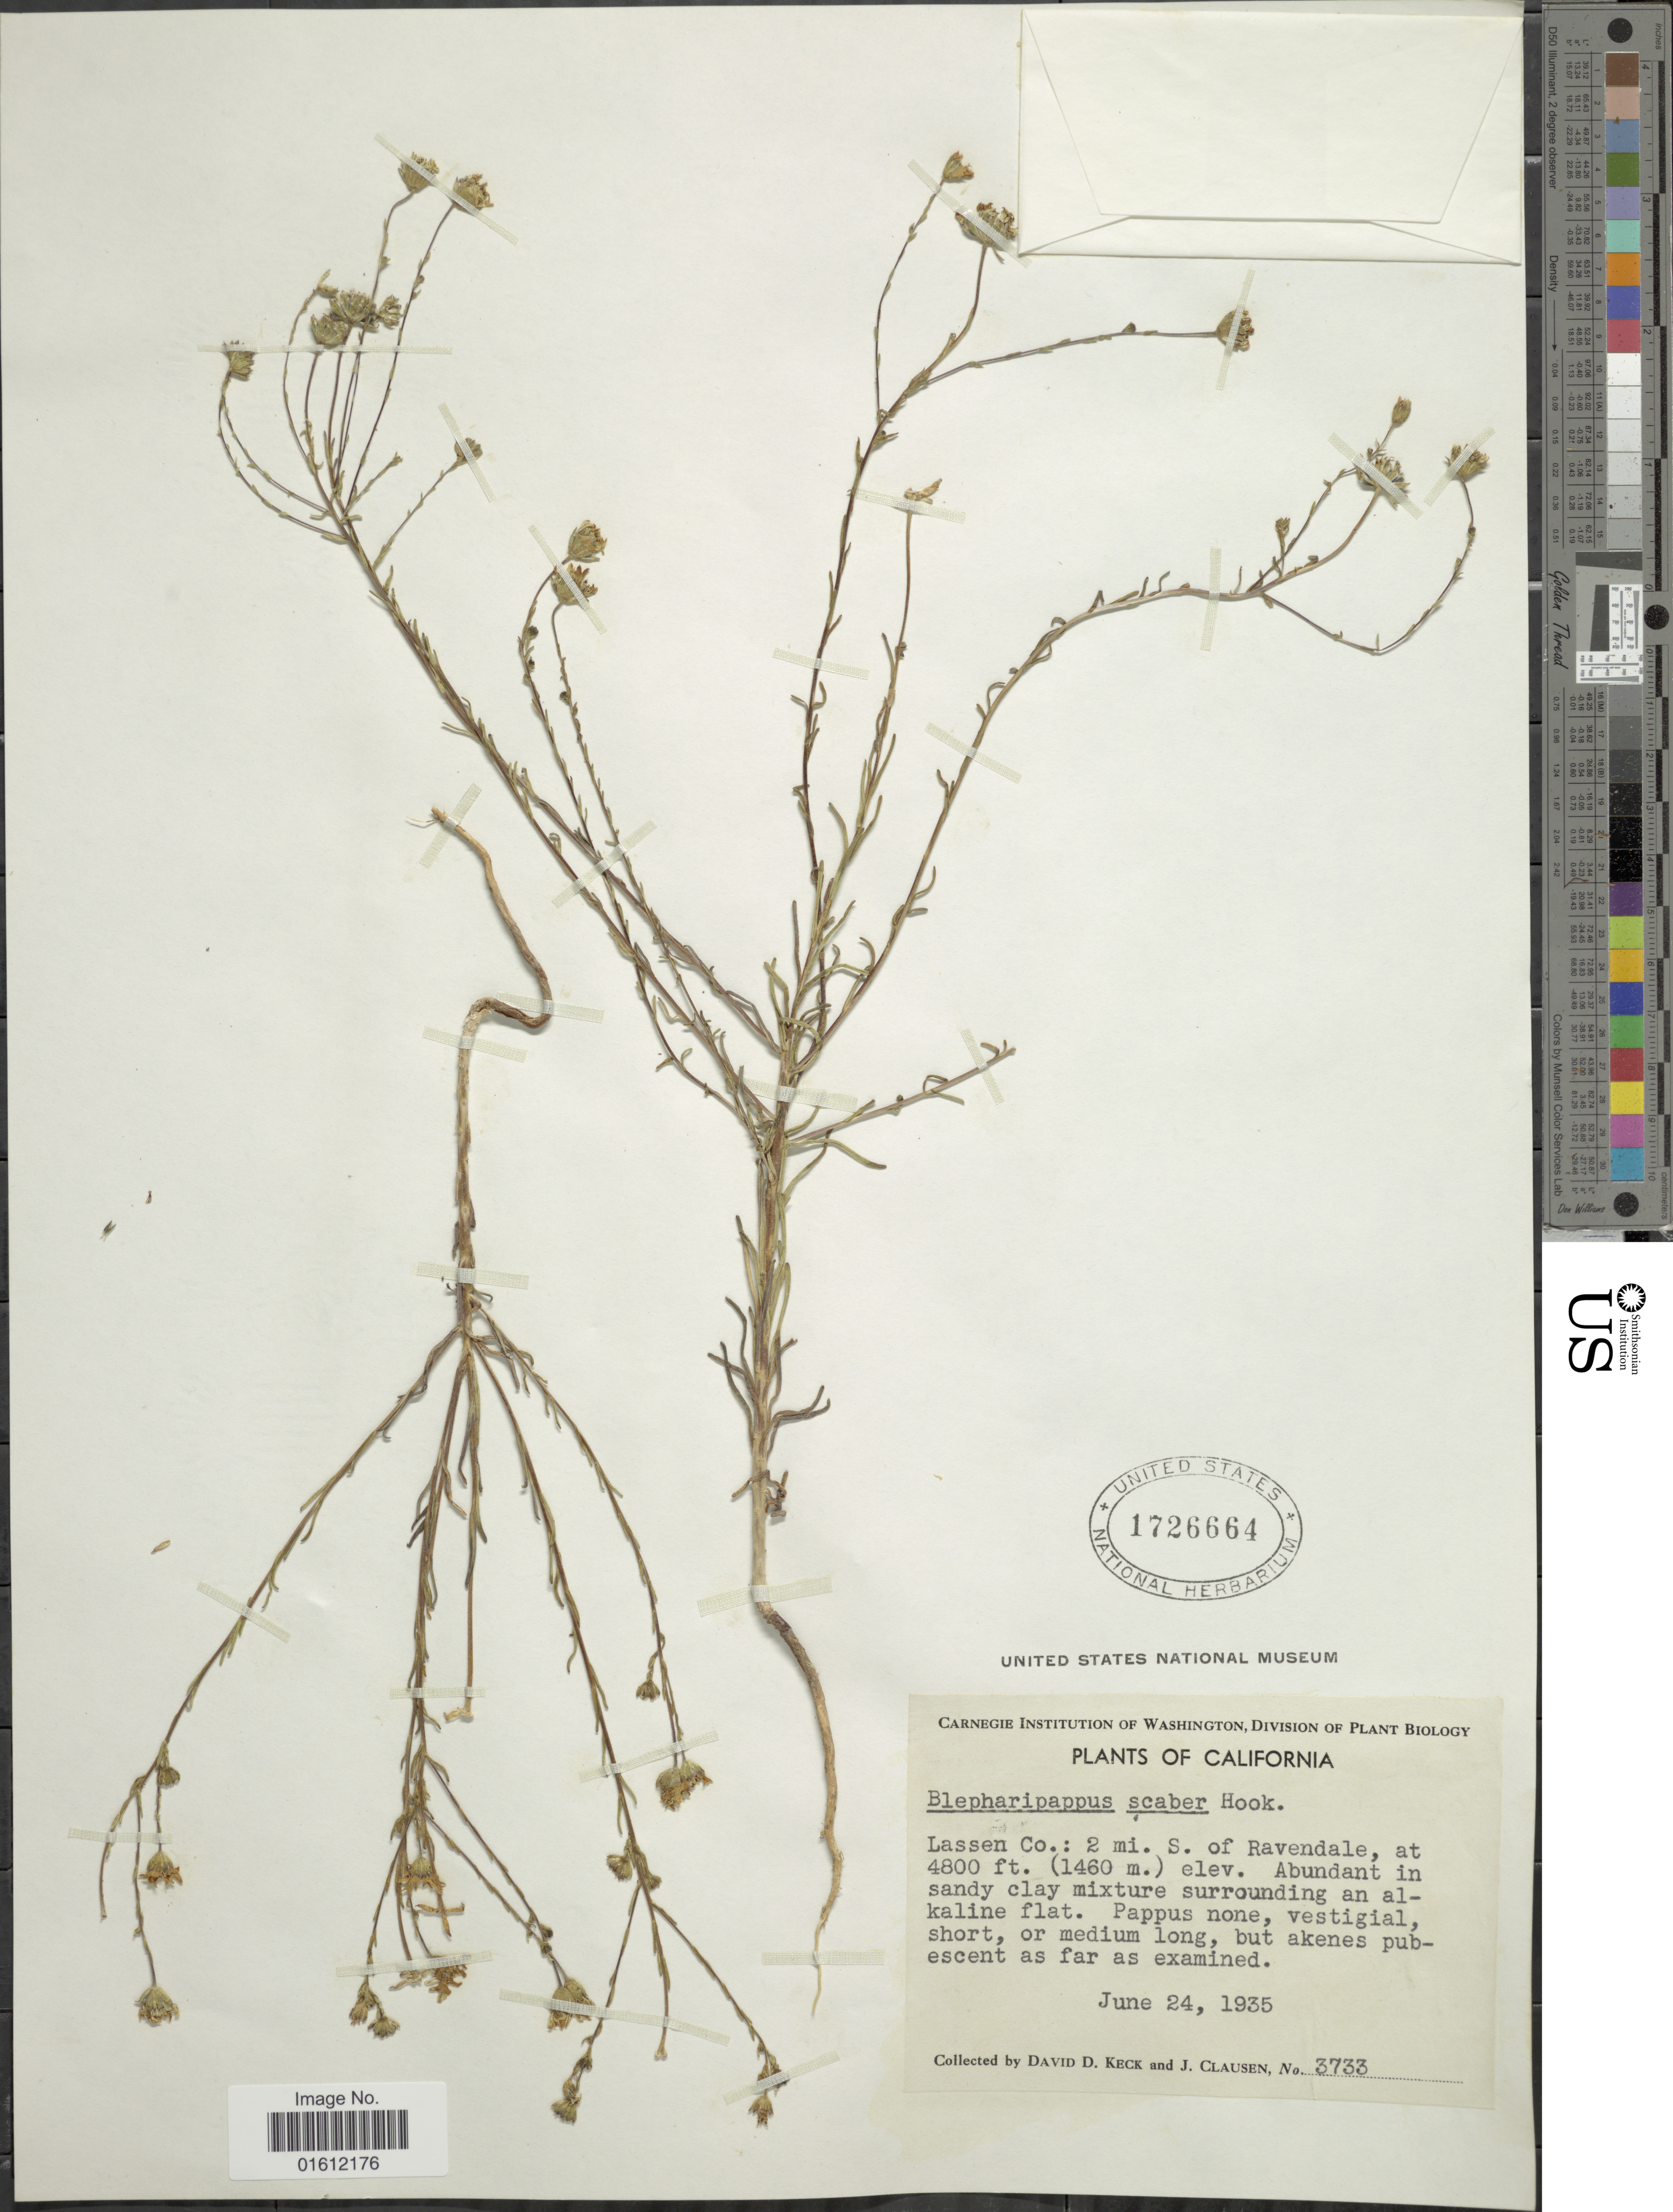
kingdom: Plantae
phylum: Tracheophyta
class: Magnoliopsida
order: Asterales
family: Asteraceae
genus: Blepharipappus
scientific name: Blepharipappus scaber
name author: Hook.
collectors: D. D. Keck & J. Clausen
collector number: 3733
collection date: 1935-06-24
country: United States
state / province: California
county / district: Lassen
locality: Lassen Co: 2 mi. S. of Ravendale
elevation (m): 1463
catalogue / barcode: US 1726664